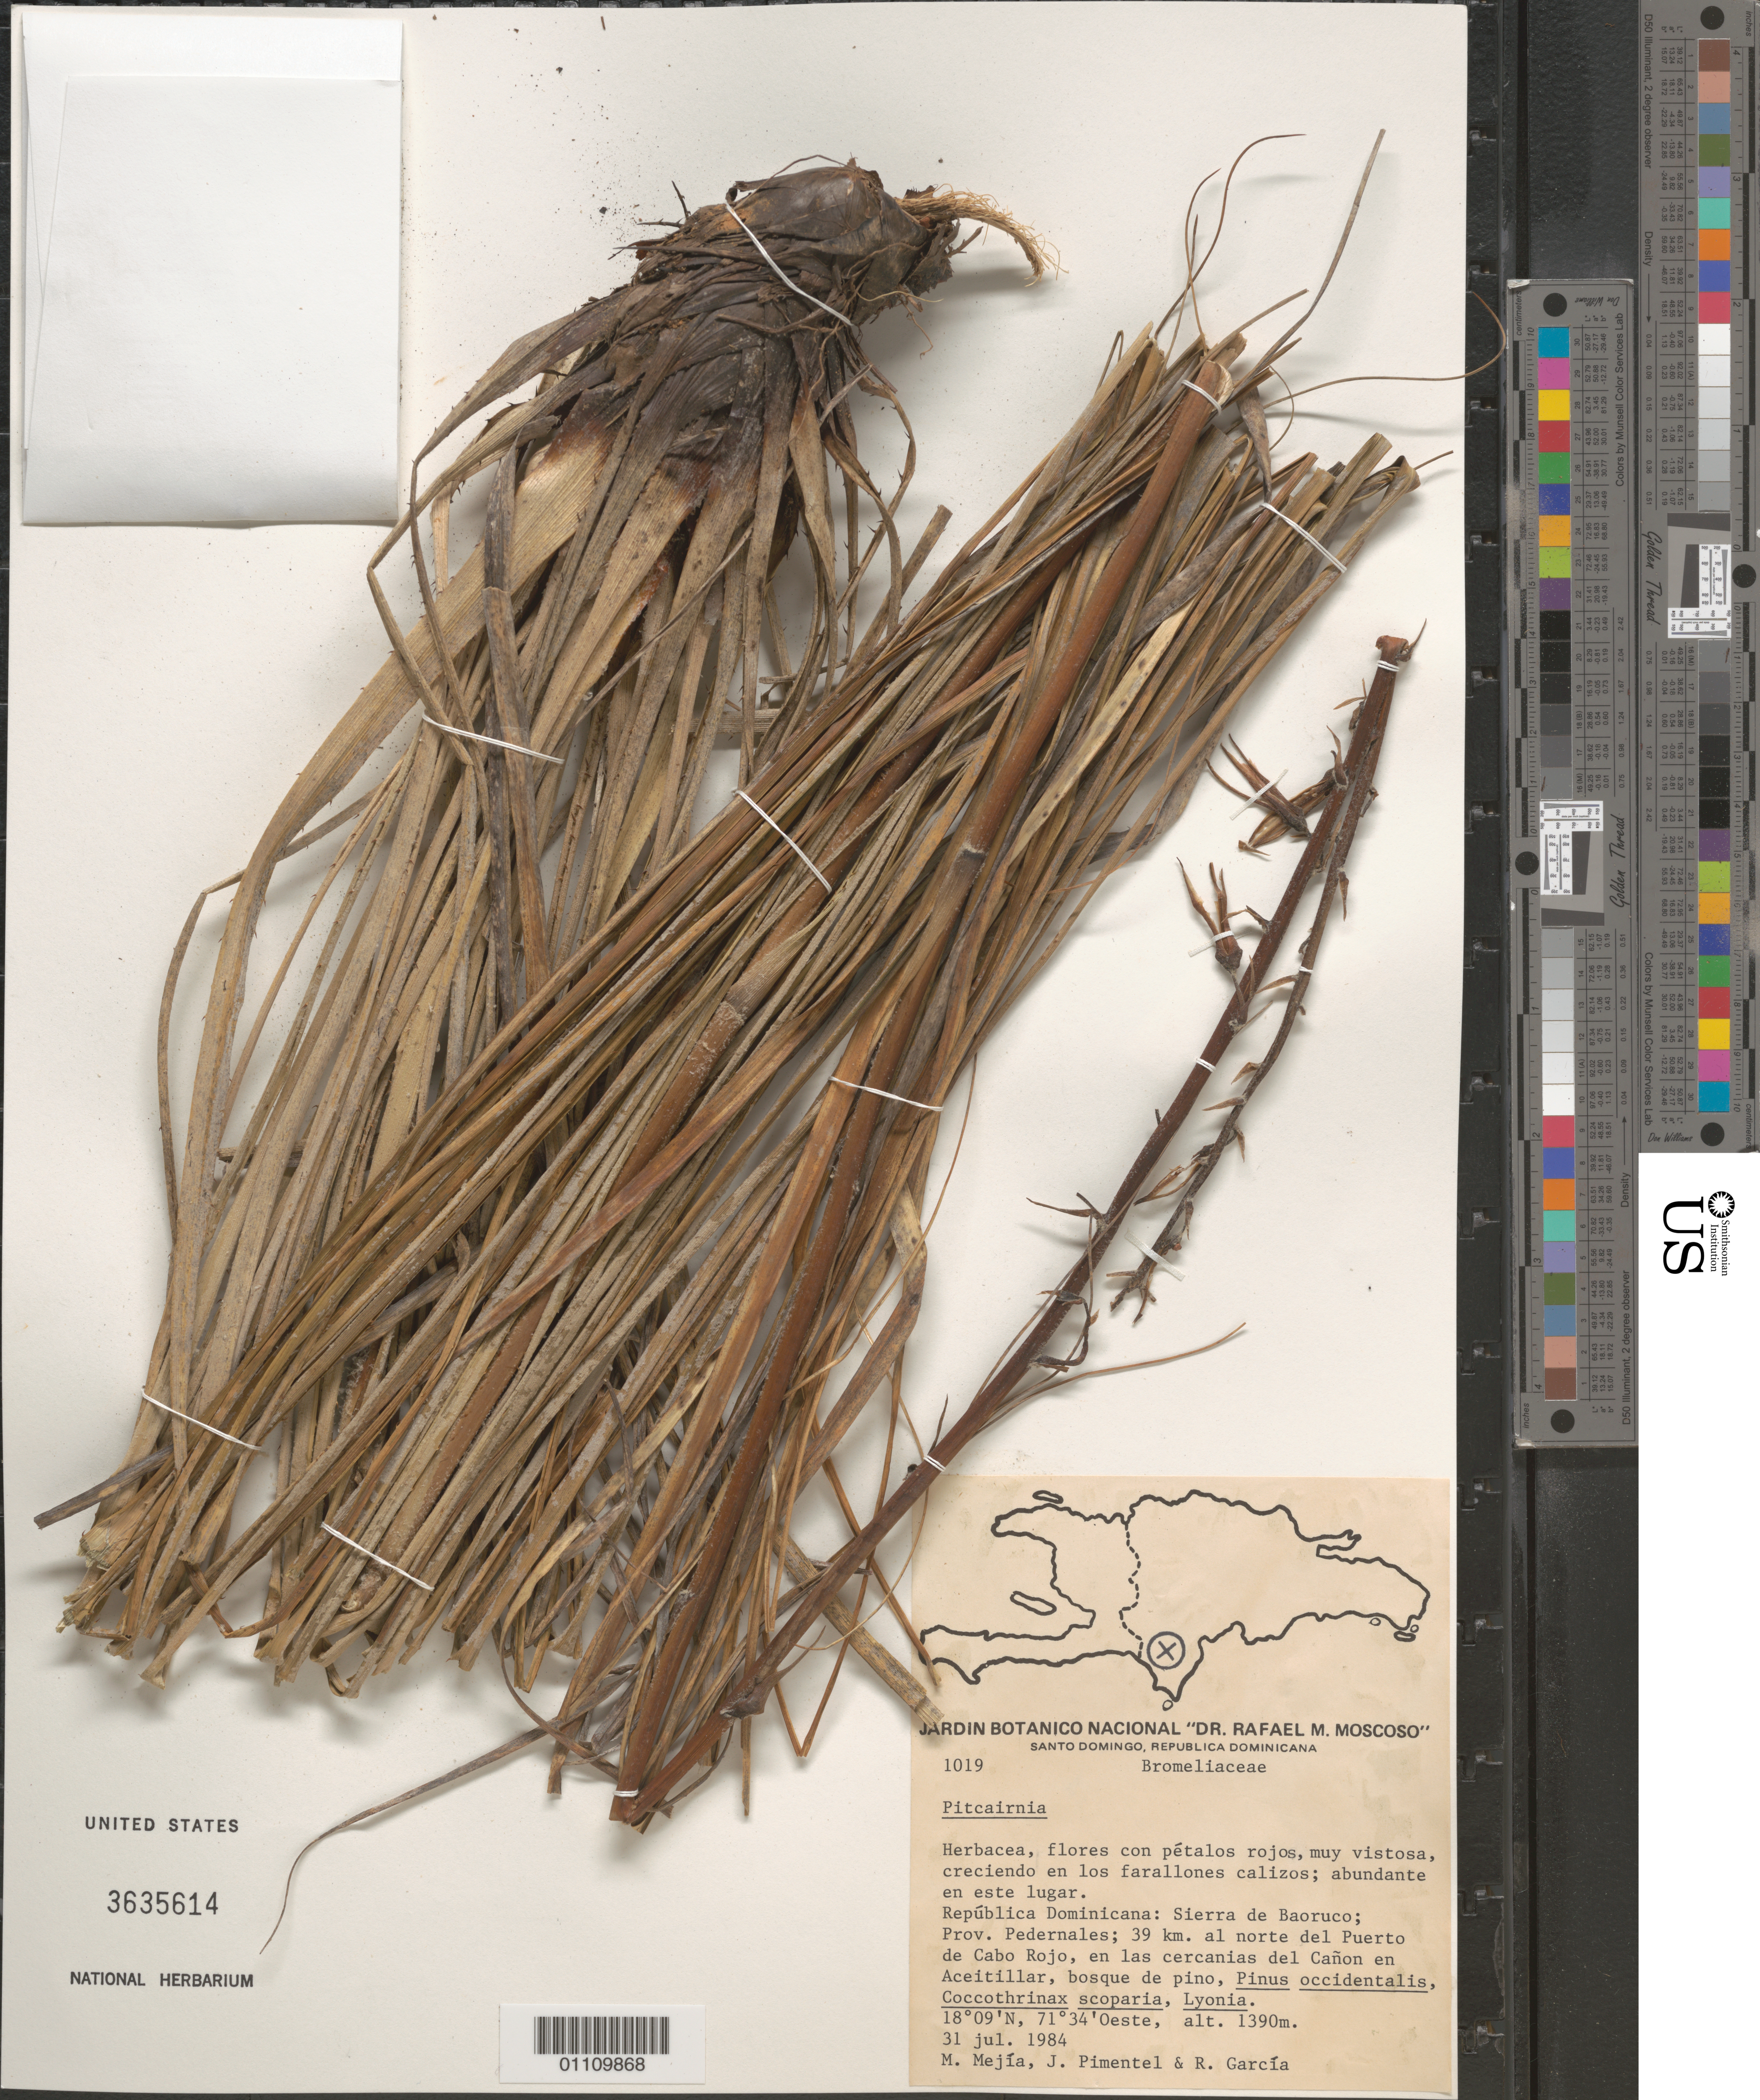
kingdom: Plantae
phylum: Tracheophyta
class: Liliopsida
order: Poales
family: Bromeliaceae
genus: Pitcairnia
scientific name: Pitcairnia sp.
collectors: M. Mejia, J. Pimentel & R. G. García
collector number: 1019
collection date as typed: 31 Jul 1984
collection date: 1984-07-31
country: Dominican Republic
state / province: Pedernales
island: Hispaniola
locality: Sierra de Baoruco, 39 km al norte del Puerto de Cabo Rojo, en las cercanias del Cañon en Aceitillar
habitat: Bosque de pino, Pinus occidentalis, Coccothrinax scoparia, Lyonia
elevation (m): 1390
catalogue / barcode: US 3635614